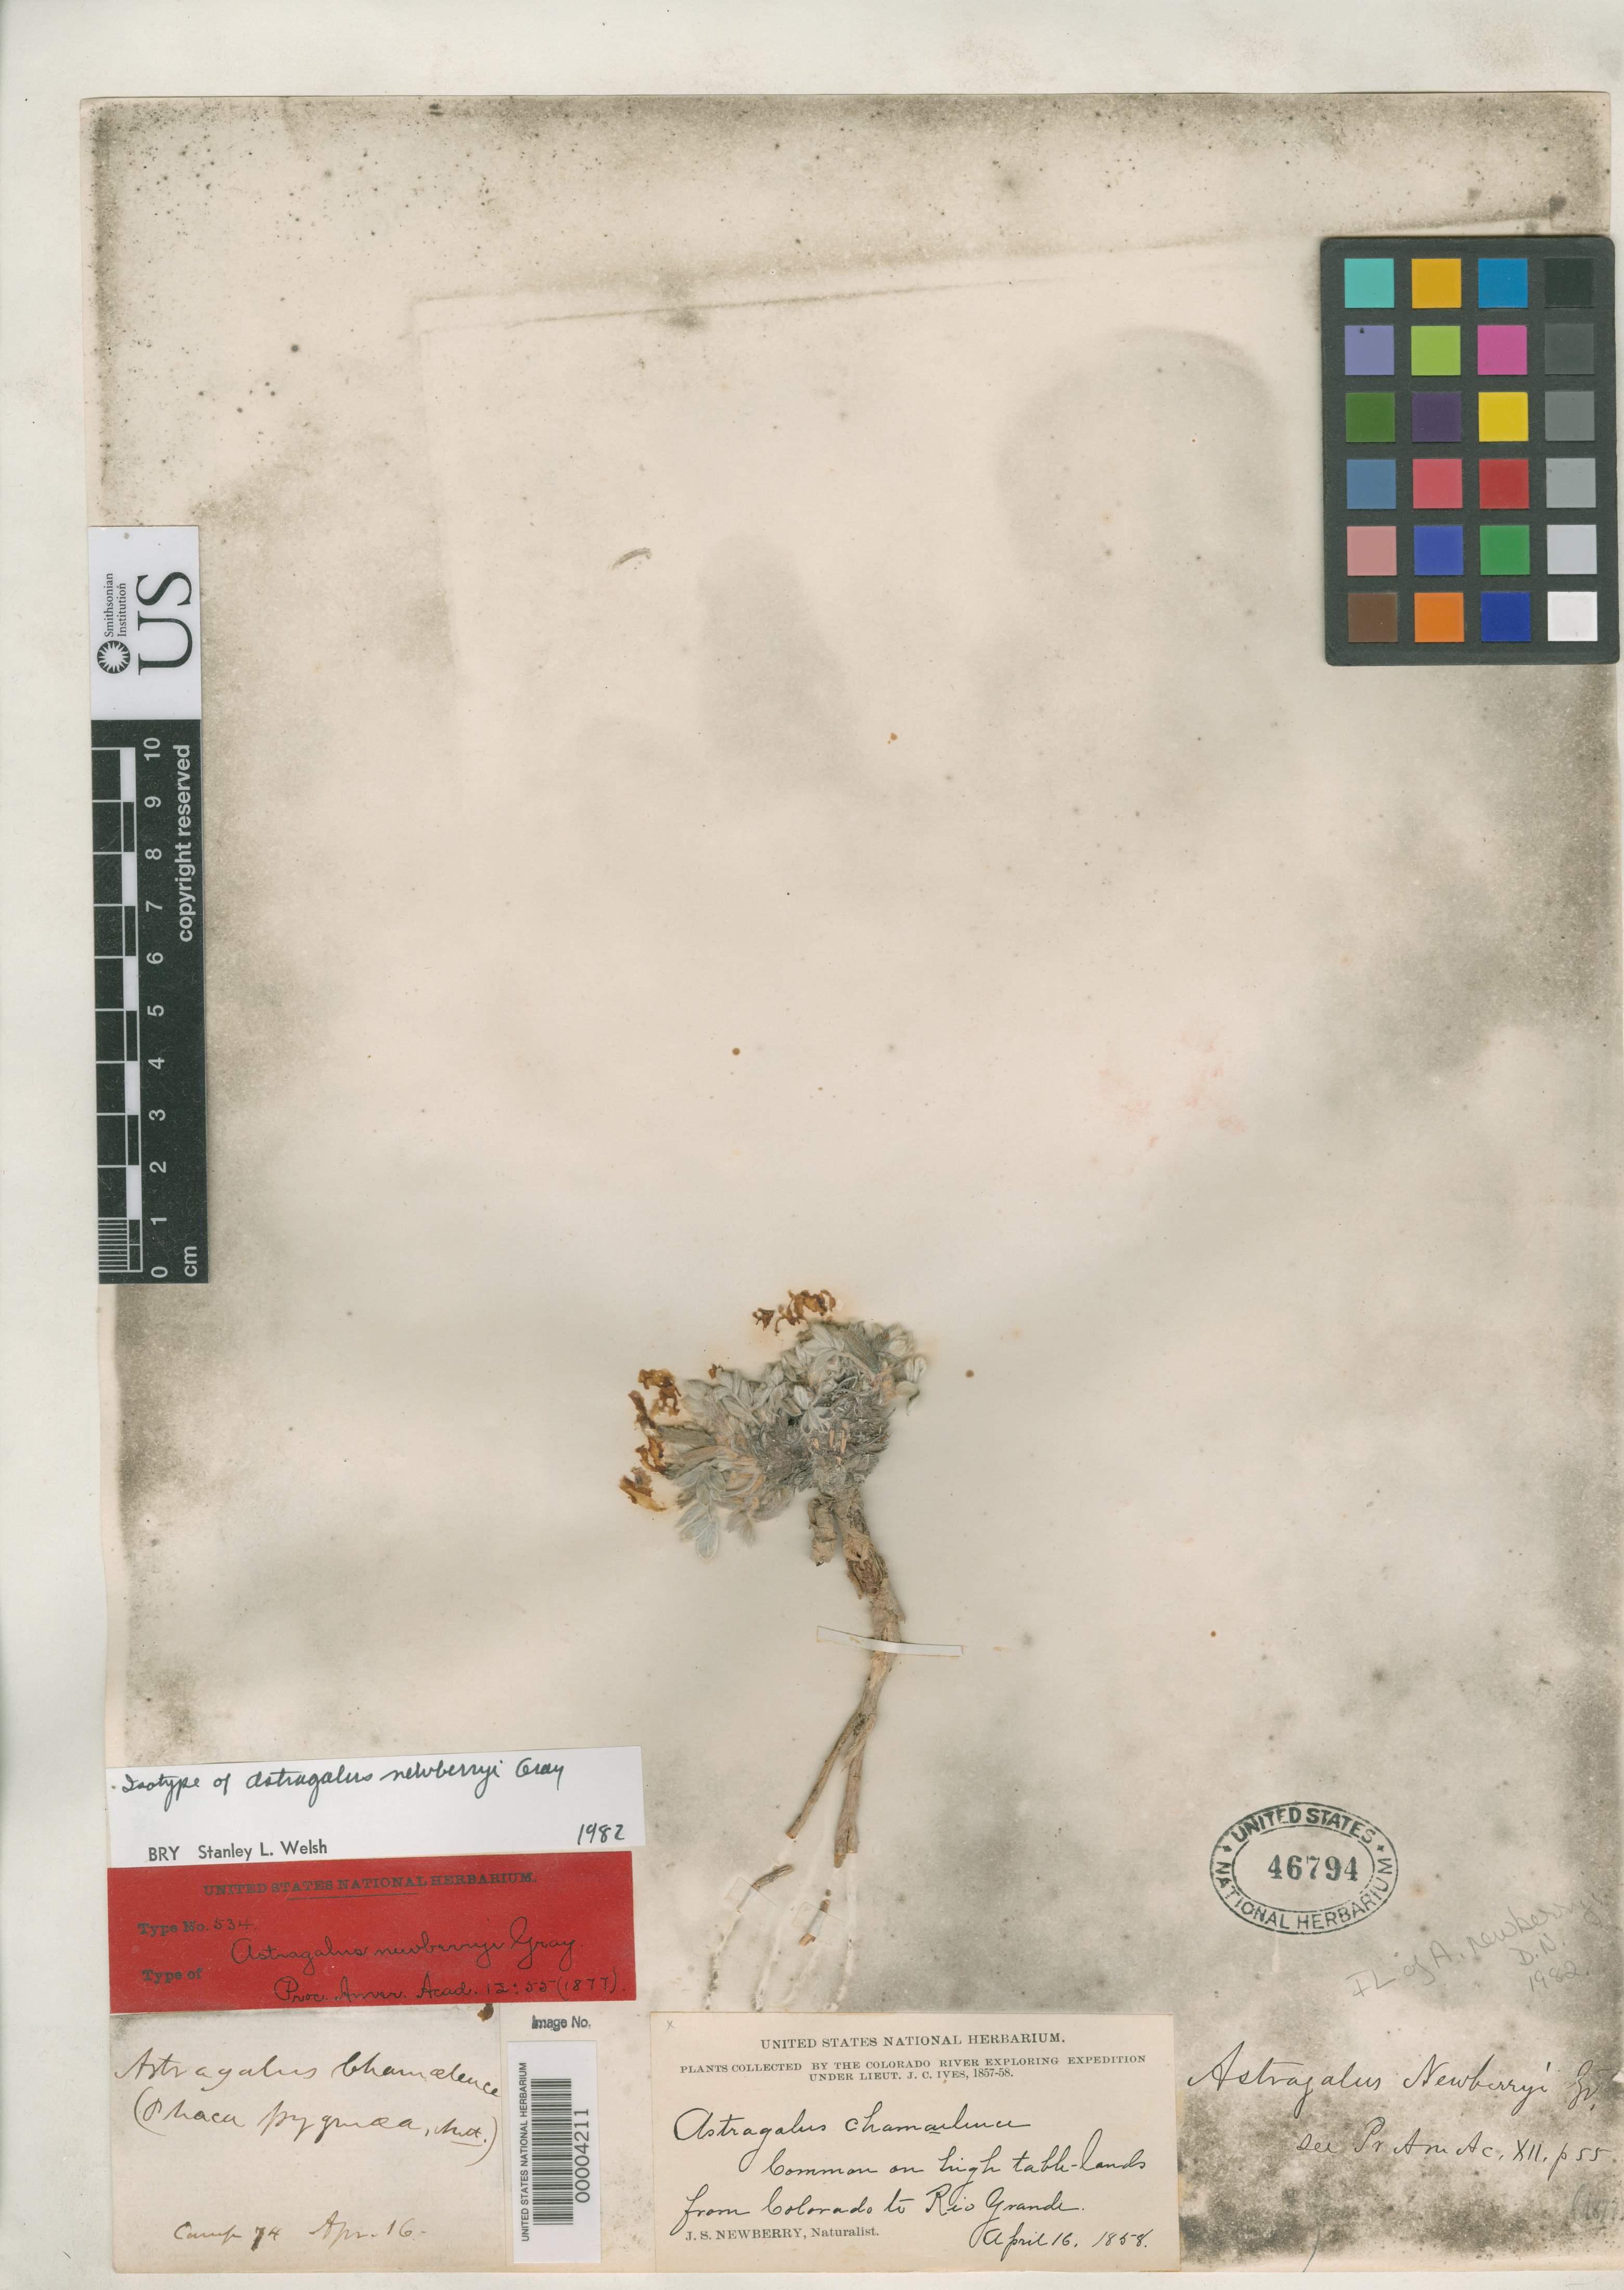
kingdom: Plantae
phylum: Tracheophyta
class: Magnoliopsida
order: Fabales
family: Fabaceae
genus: Astragalus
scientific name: Astragalus newberryi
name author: A. Gray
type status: Isolectotype; Isosyntype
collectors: J. S. Newberry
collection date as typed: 16 Apr 1858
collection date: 1858-04-16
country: United States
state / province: Arizona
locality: High table-lands from Colorado to Rio Grande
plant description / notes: One of two syntypes upon which the name Astragalus newberryi A. Gray is based. The other syntype is also the type of Astagalus newberryi var. wardianus Barneby (and its replacement name Astragalus loanus Barneby) and is filed separately under that name.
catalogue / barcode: US 46794